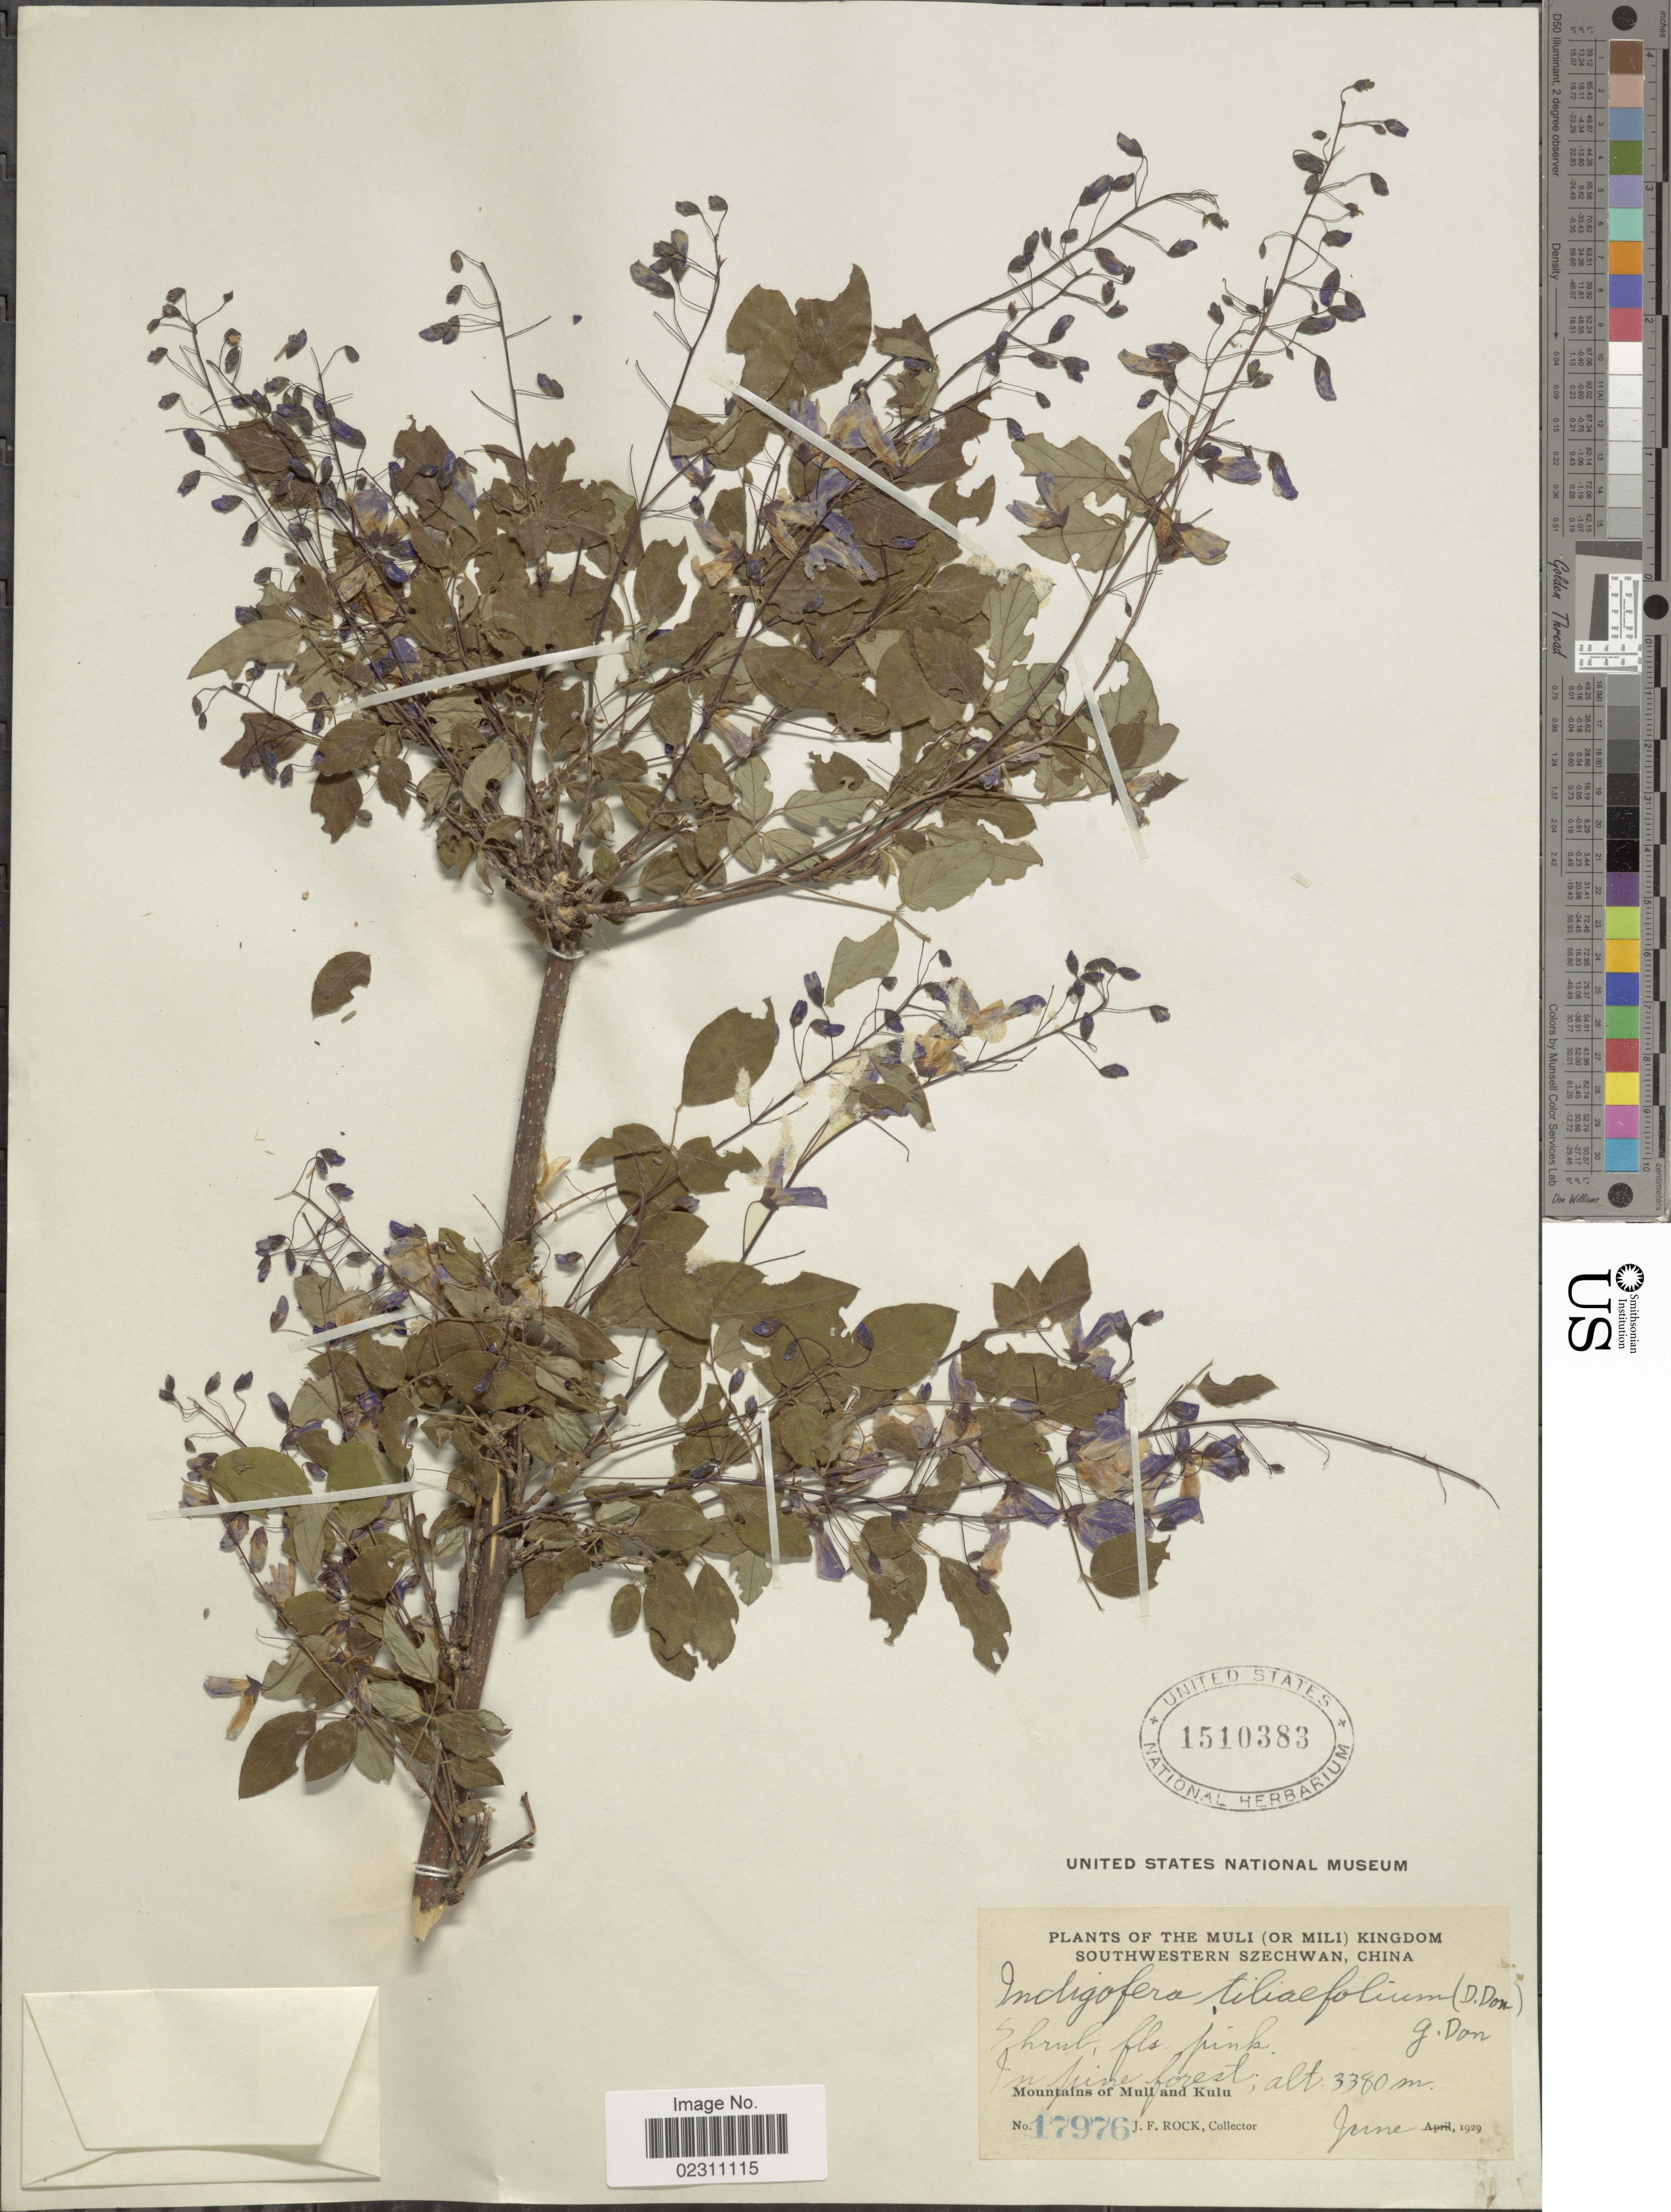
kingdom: Plantae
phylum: Tracheophyta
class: Magnoliopsida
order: Fabales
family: Fabaceae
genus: Indigofera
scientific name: Indigofera tiliaefolium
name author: (D. Don) G. Don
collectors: J. Rock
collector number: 17976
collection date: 1929-06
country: China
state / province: Sichuan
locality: The Muli (or Mili) Kingdom, Southwestern Szechwan, Mountains of Muli and Kulu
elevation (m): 3380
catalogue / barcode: US 1510383